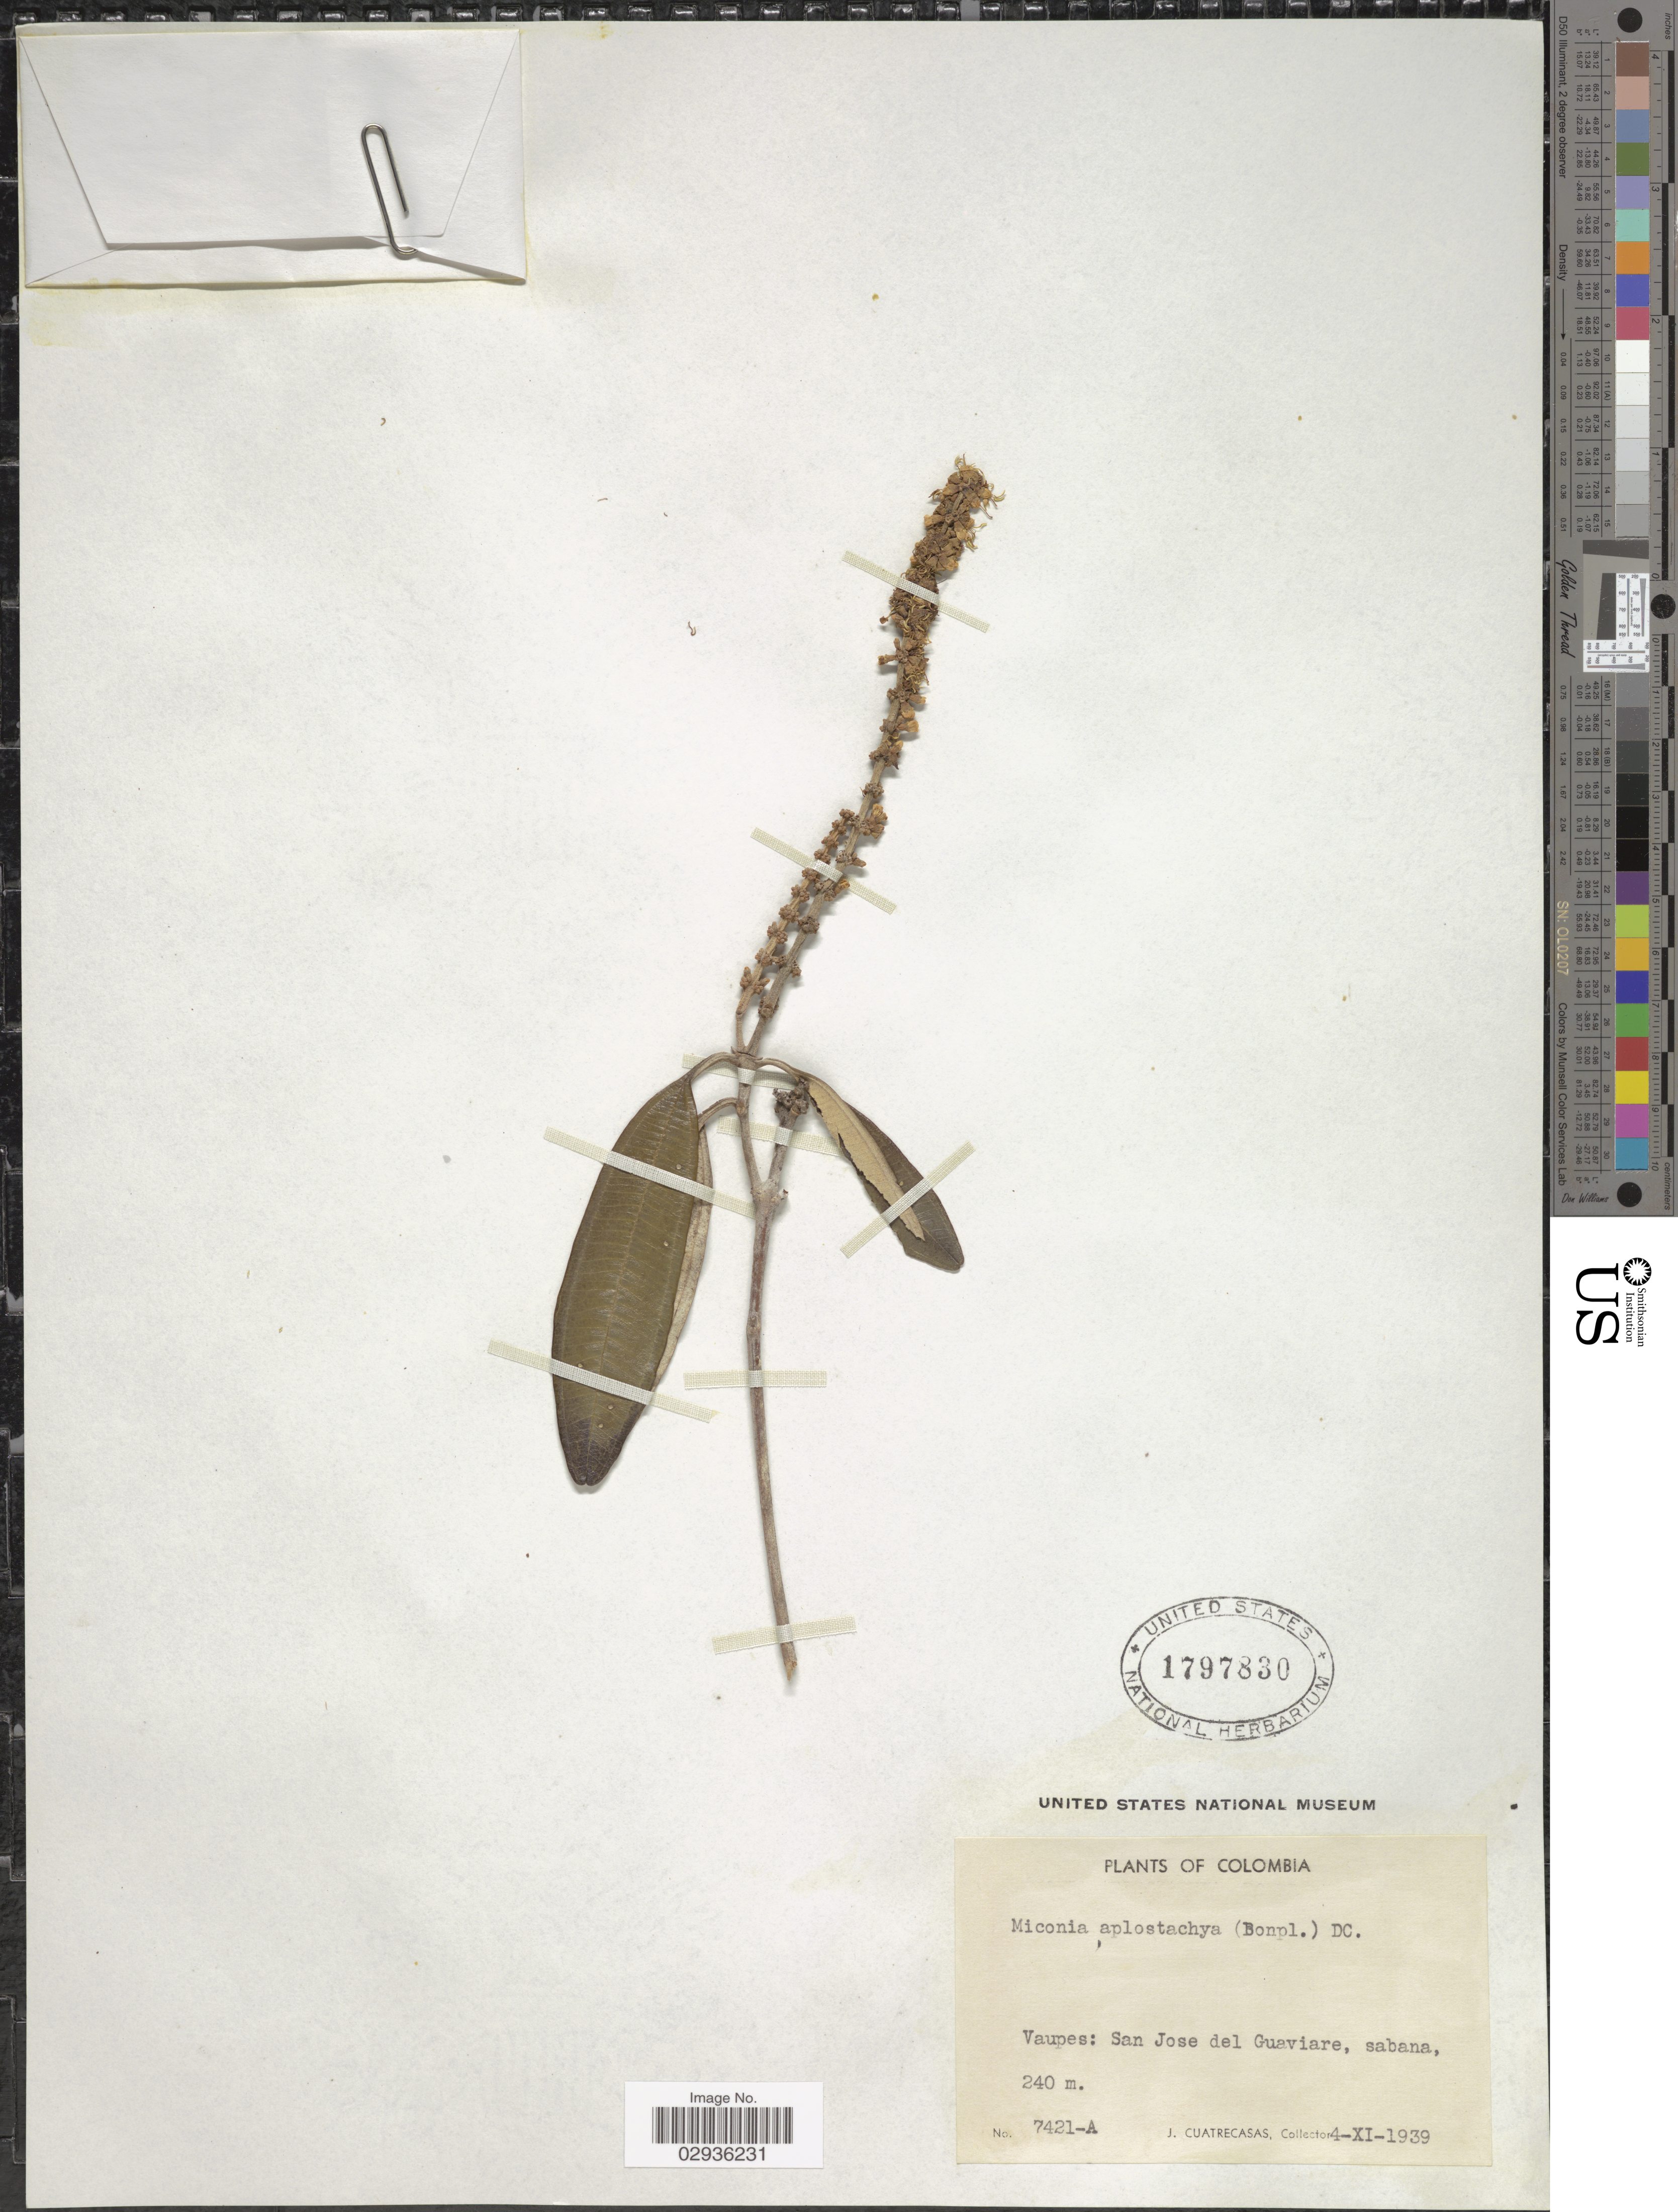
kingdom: Plantae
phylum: Tracheophyta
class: Magnoliopsida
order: Myrtales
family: Melastomataceae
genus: Miconia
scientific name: Miconia aplostachya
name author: (Bonpl.) DC.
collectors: J. Cuatrecasas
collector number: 7421-A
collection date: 1939-11-04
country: Colombia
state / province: Vaupés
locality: San Jose del Guaviare, sabana.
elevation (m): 240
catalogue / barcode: US 1797830